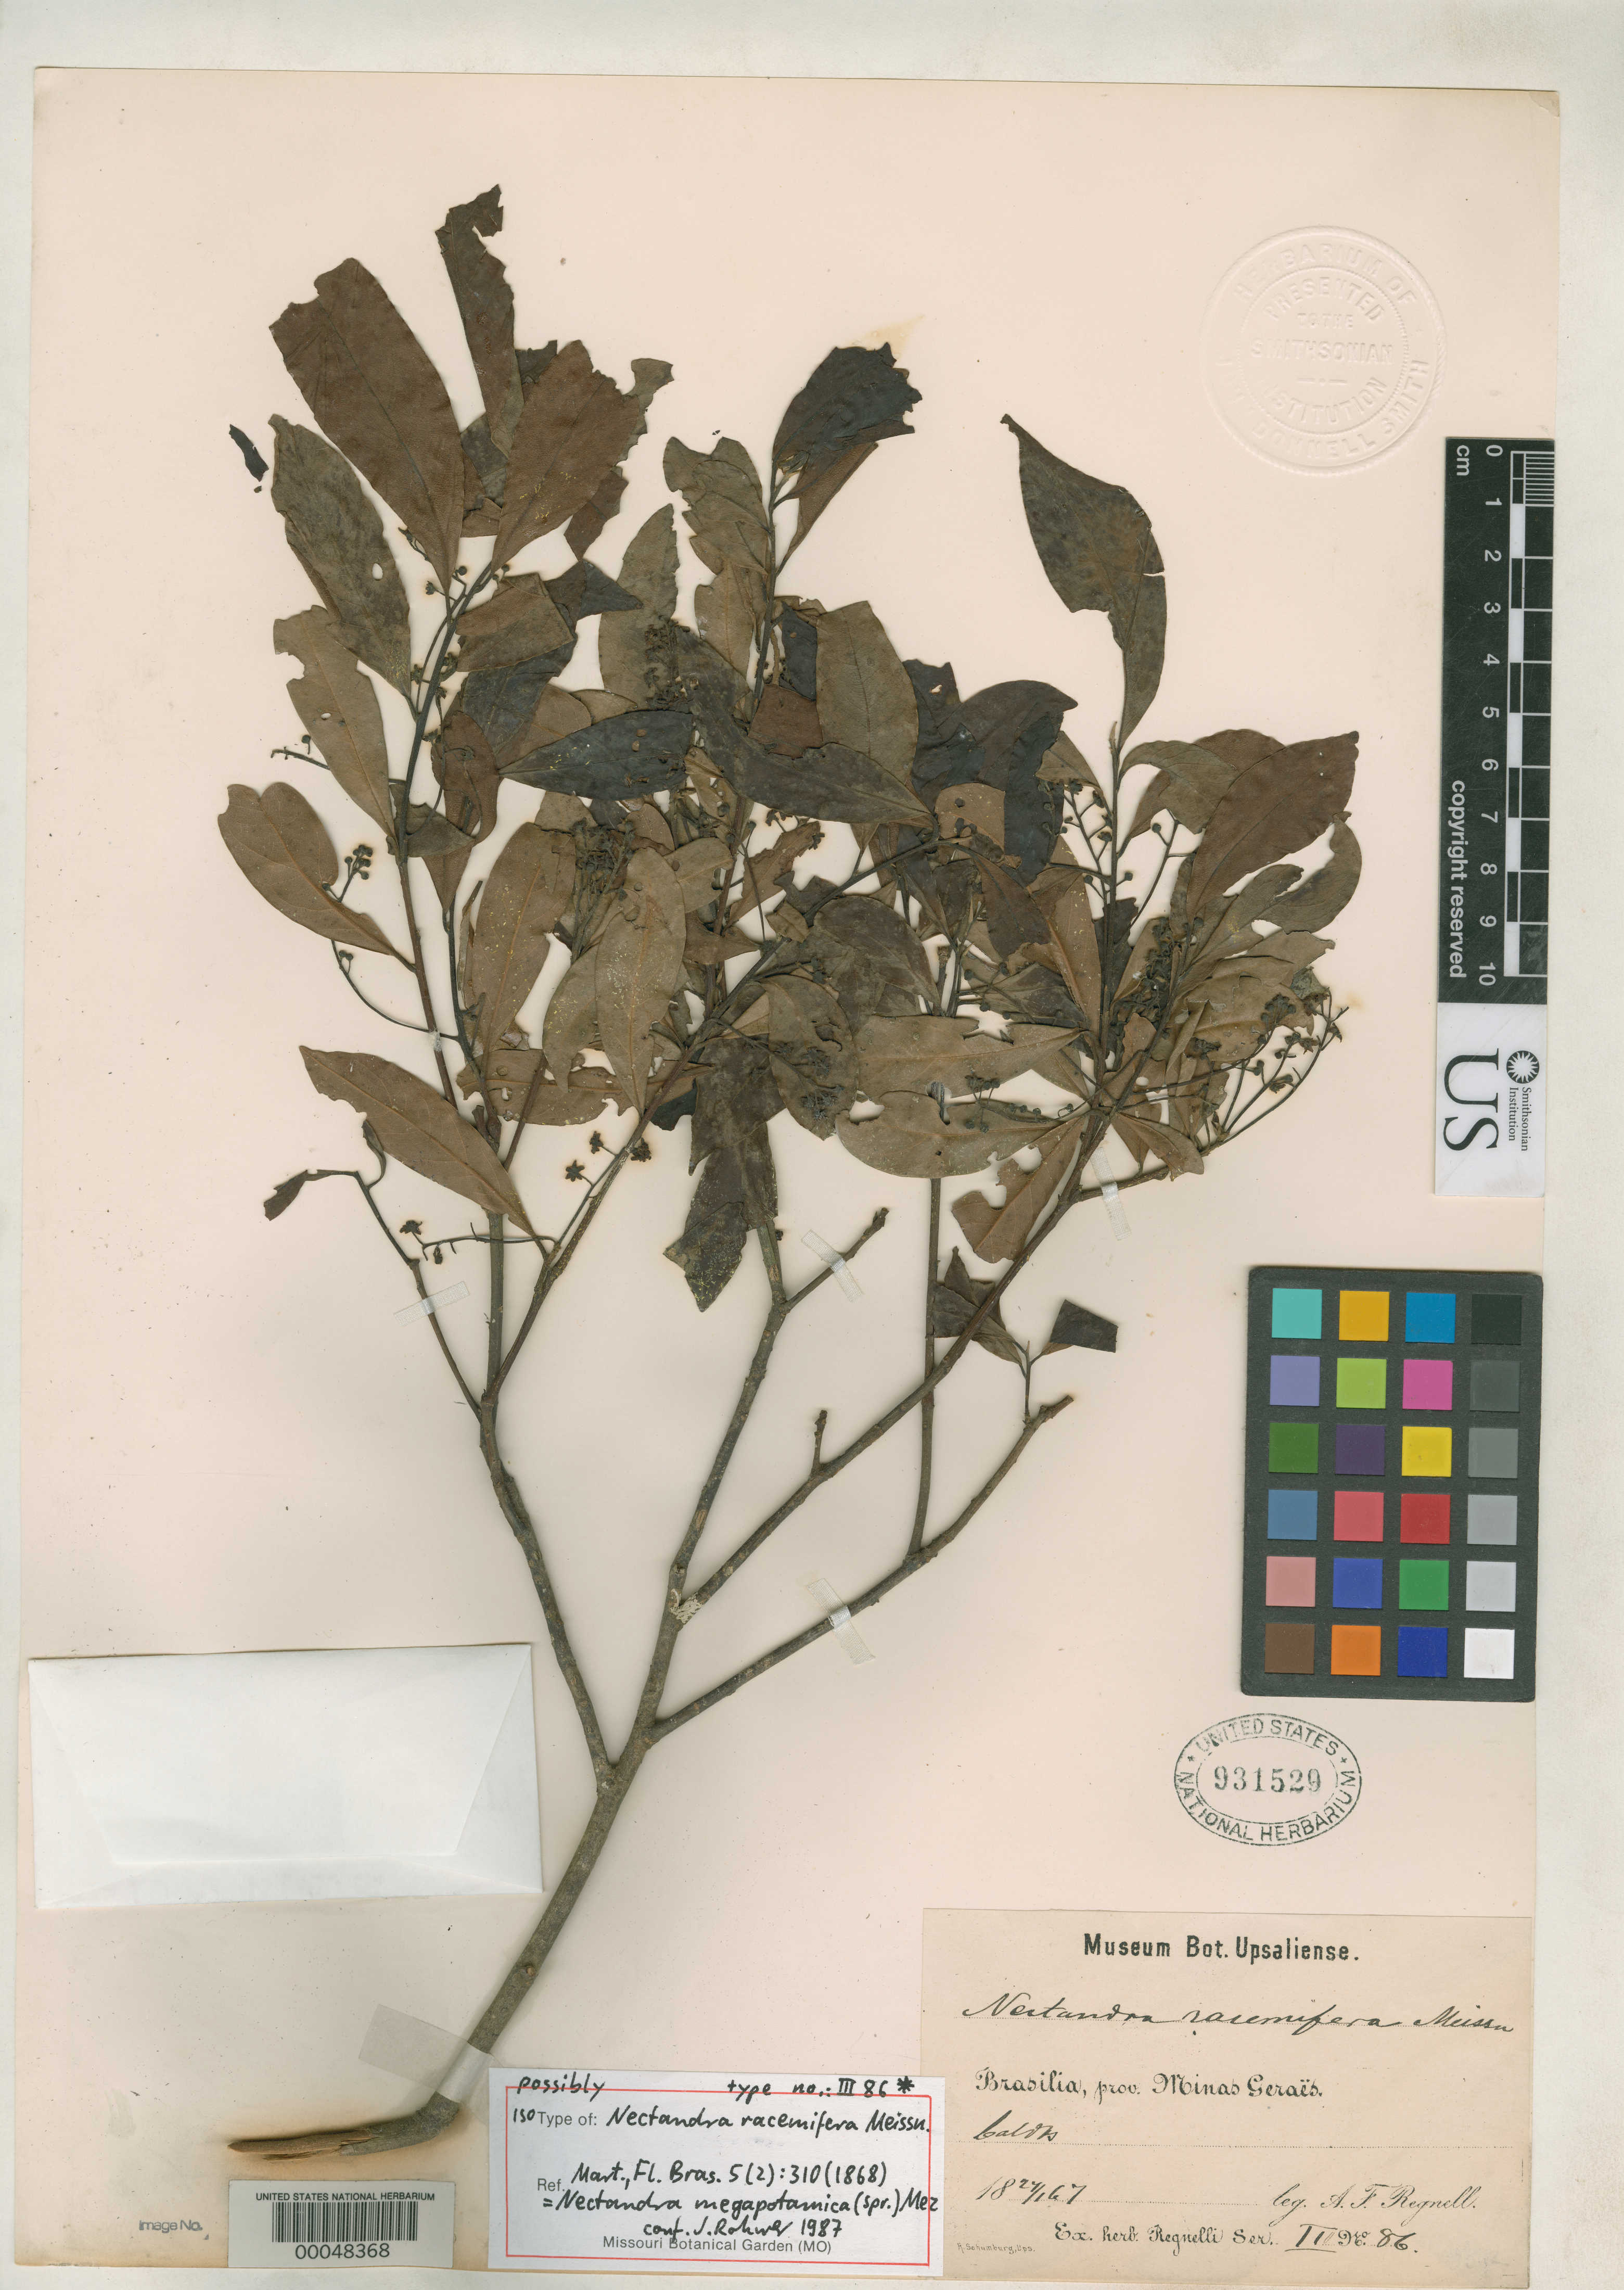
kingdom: Plantae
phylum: Tracheophyta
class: Magnoliopsida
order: Laurales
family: Lauraceae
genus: Nectandra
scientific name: Nectandra racemifera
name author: Meisn. in Mart.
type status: Isotype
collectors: A. F. Regnell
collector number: III 86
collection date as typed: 27 Jan 1867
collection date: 1867-01-27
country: Brazil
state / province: Minas Gerais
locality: Caldas.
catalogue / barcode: US 931529